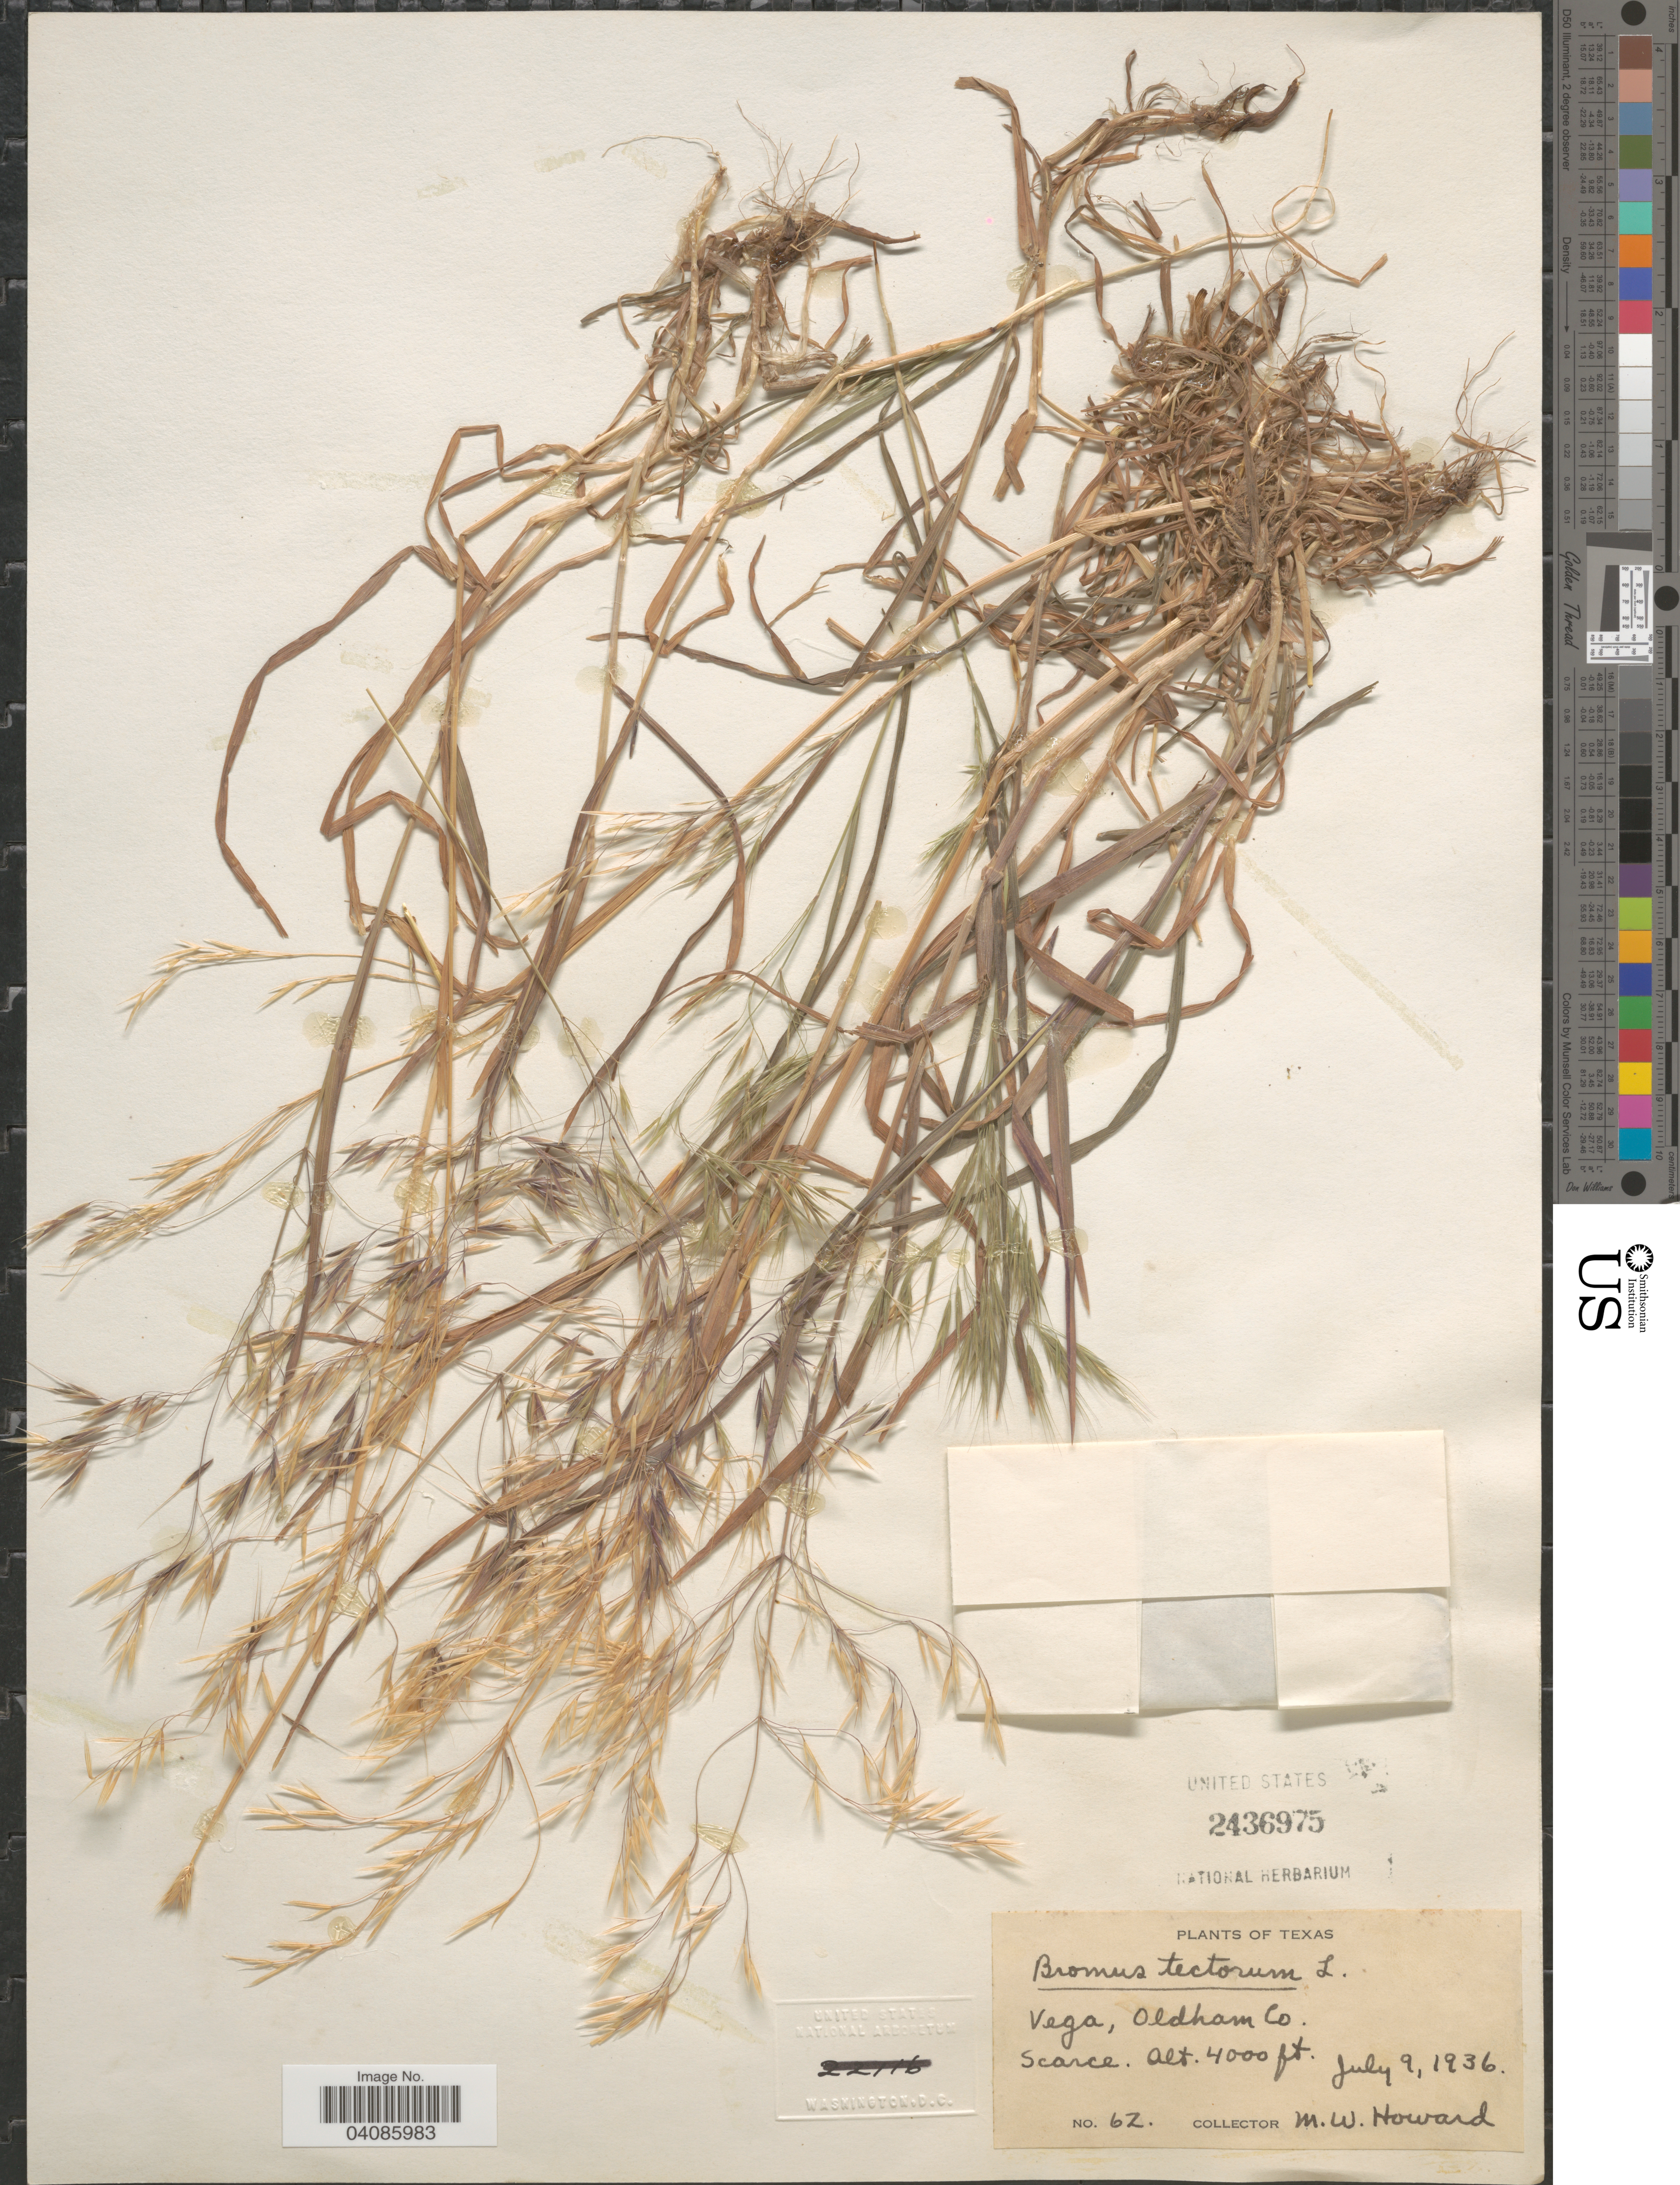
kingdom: Plantae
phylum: Tracheophyta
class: Liliopsida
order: Poales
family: Poaceae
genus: Bromus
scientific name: Bromus tectorum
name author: L.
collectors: M. Howard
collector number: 62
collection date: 1936-07-09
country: United States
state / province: Texas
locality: Vega, Oldham Co. Scarce.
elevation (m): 1219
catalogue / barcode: US 2436975